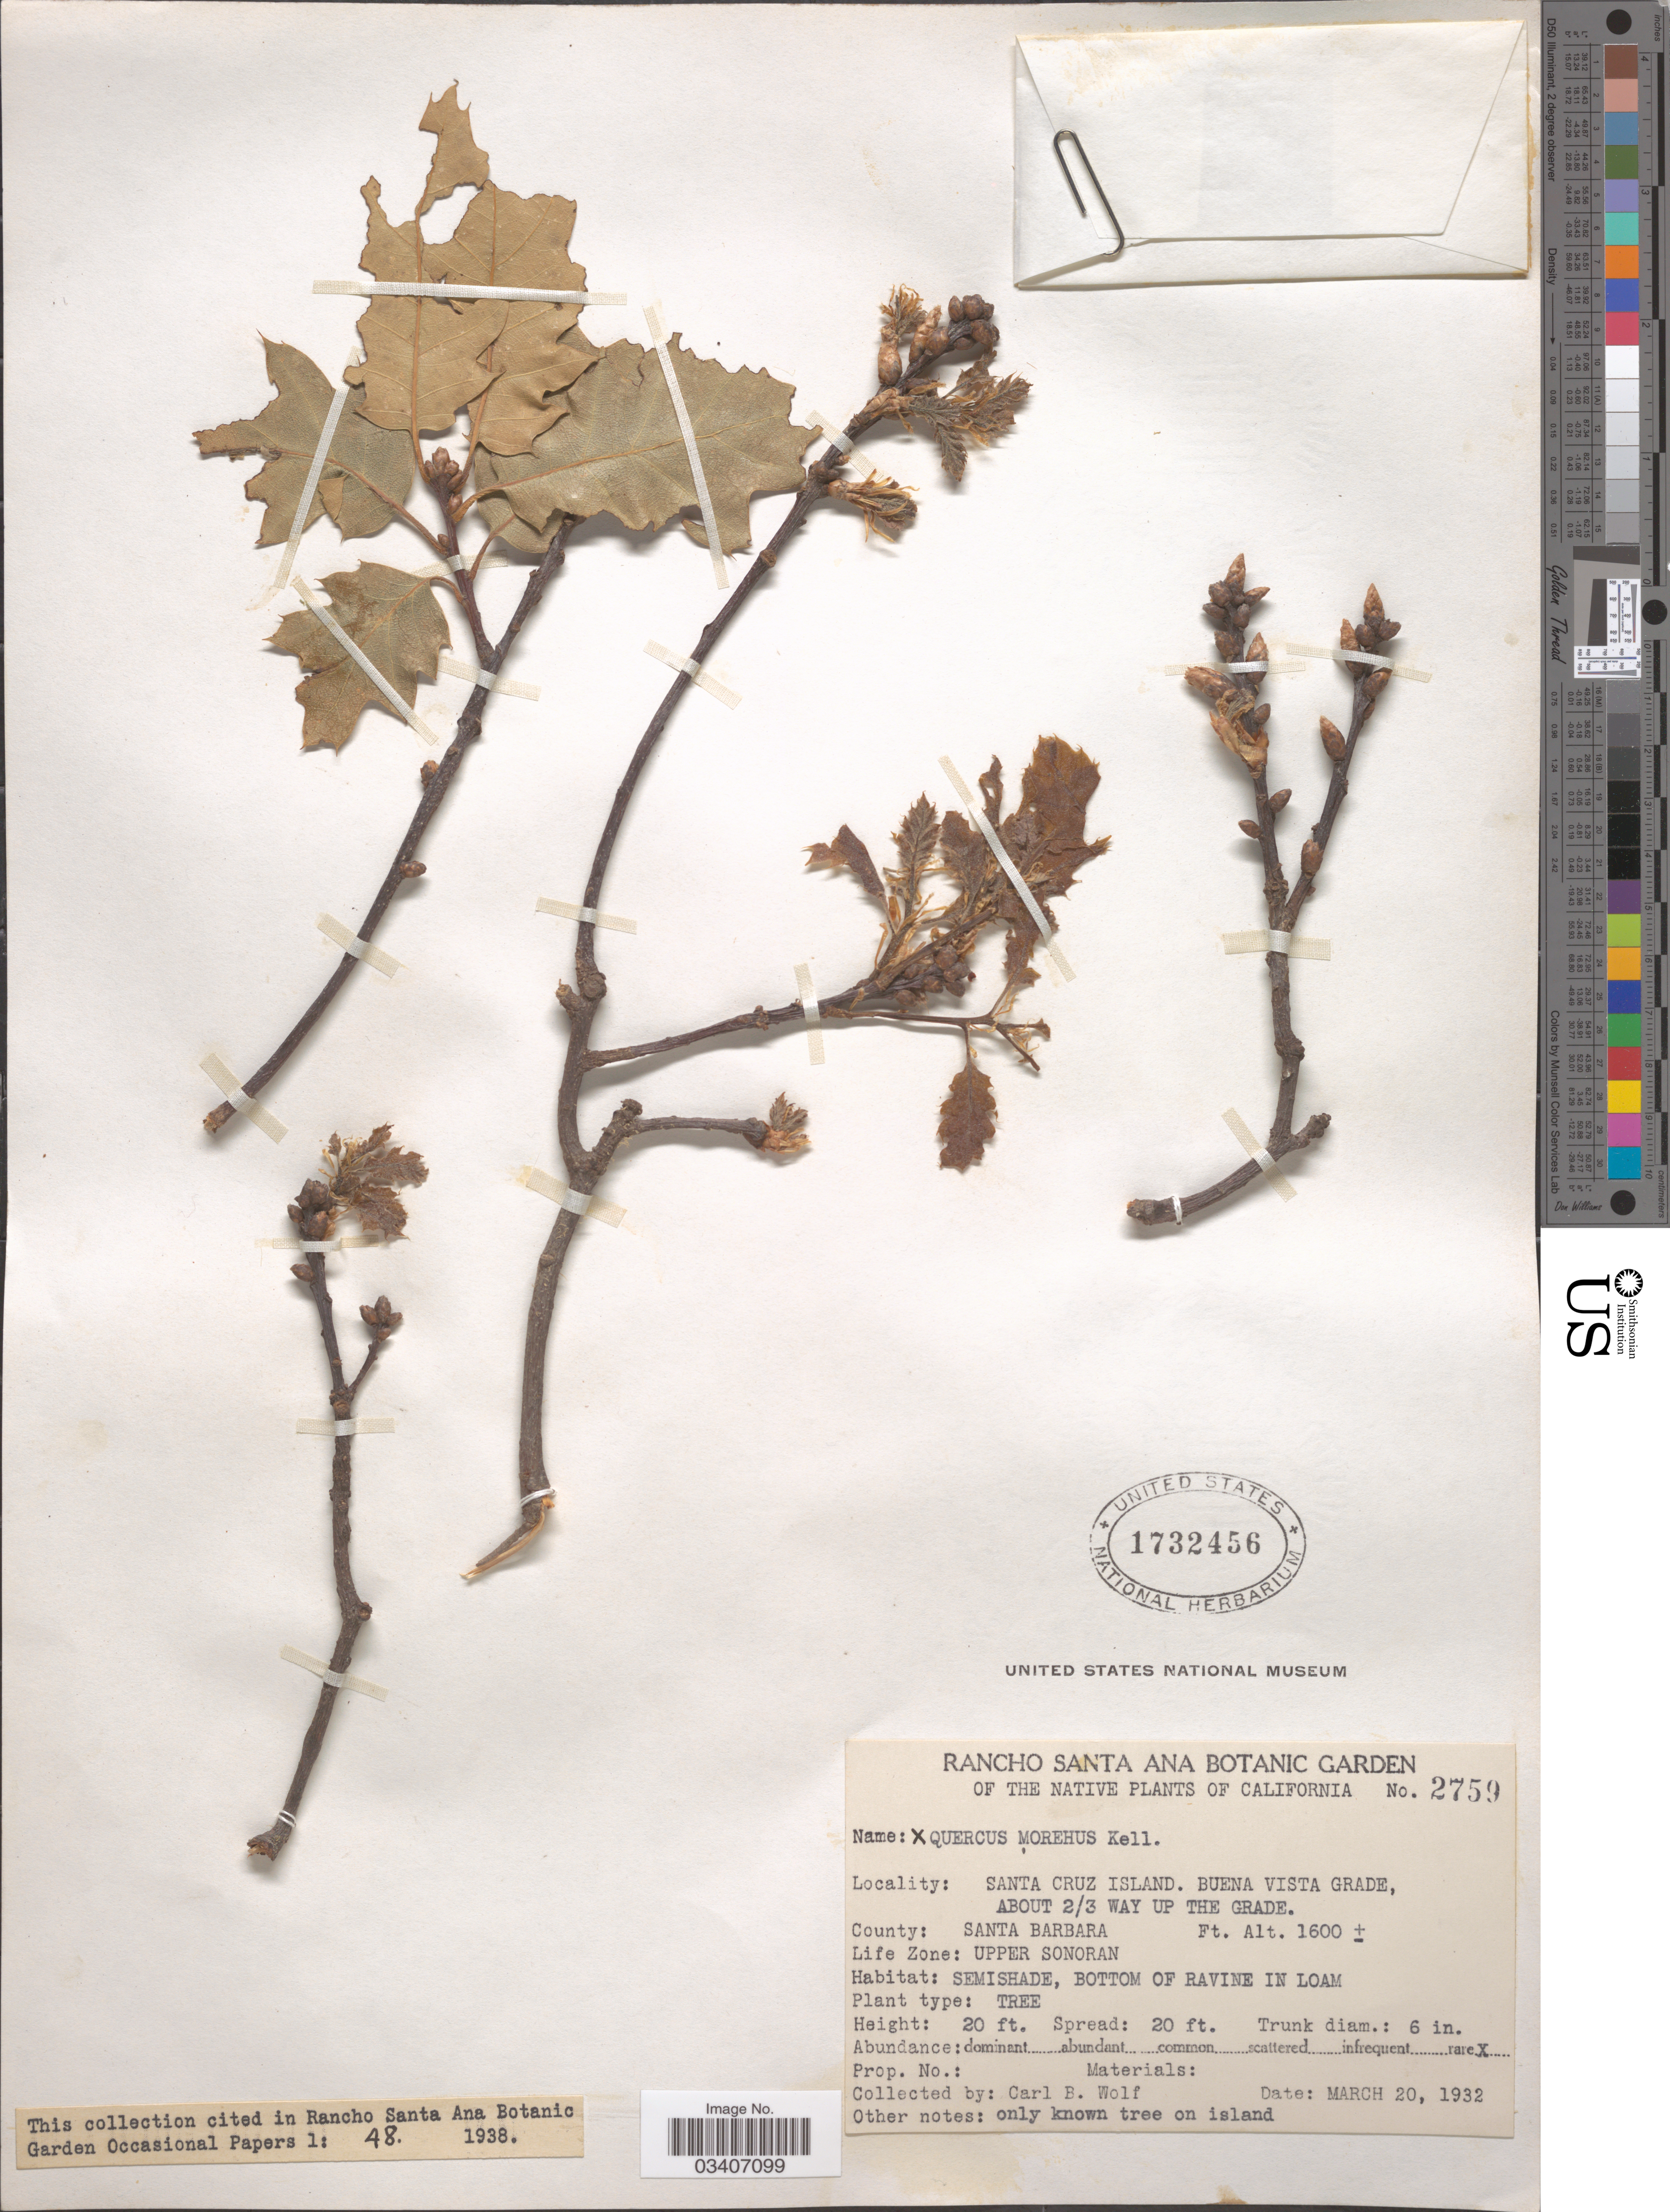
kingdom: Plantae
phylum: Tracheophyta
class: Magnoliopsida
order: Fagales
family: Fagaceae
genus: Quercus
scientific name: Quercus x moreha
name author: Kellogg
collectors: C. B. Wolf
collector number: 2759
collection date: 1932-03-20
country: United States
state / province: California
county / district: Santa Barbara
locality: Santa Cruz Island. Buena Vista Grade, about 2/3 way up the grade. County: Santa Barbara. Life Zone: Upper Sonoran.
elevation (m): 488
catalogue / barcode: US 1732456